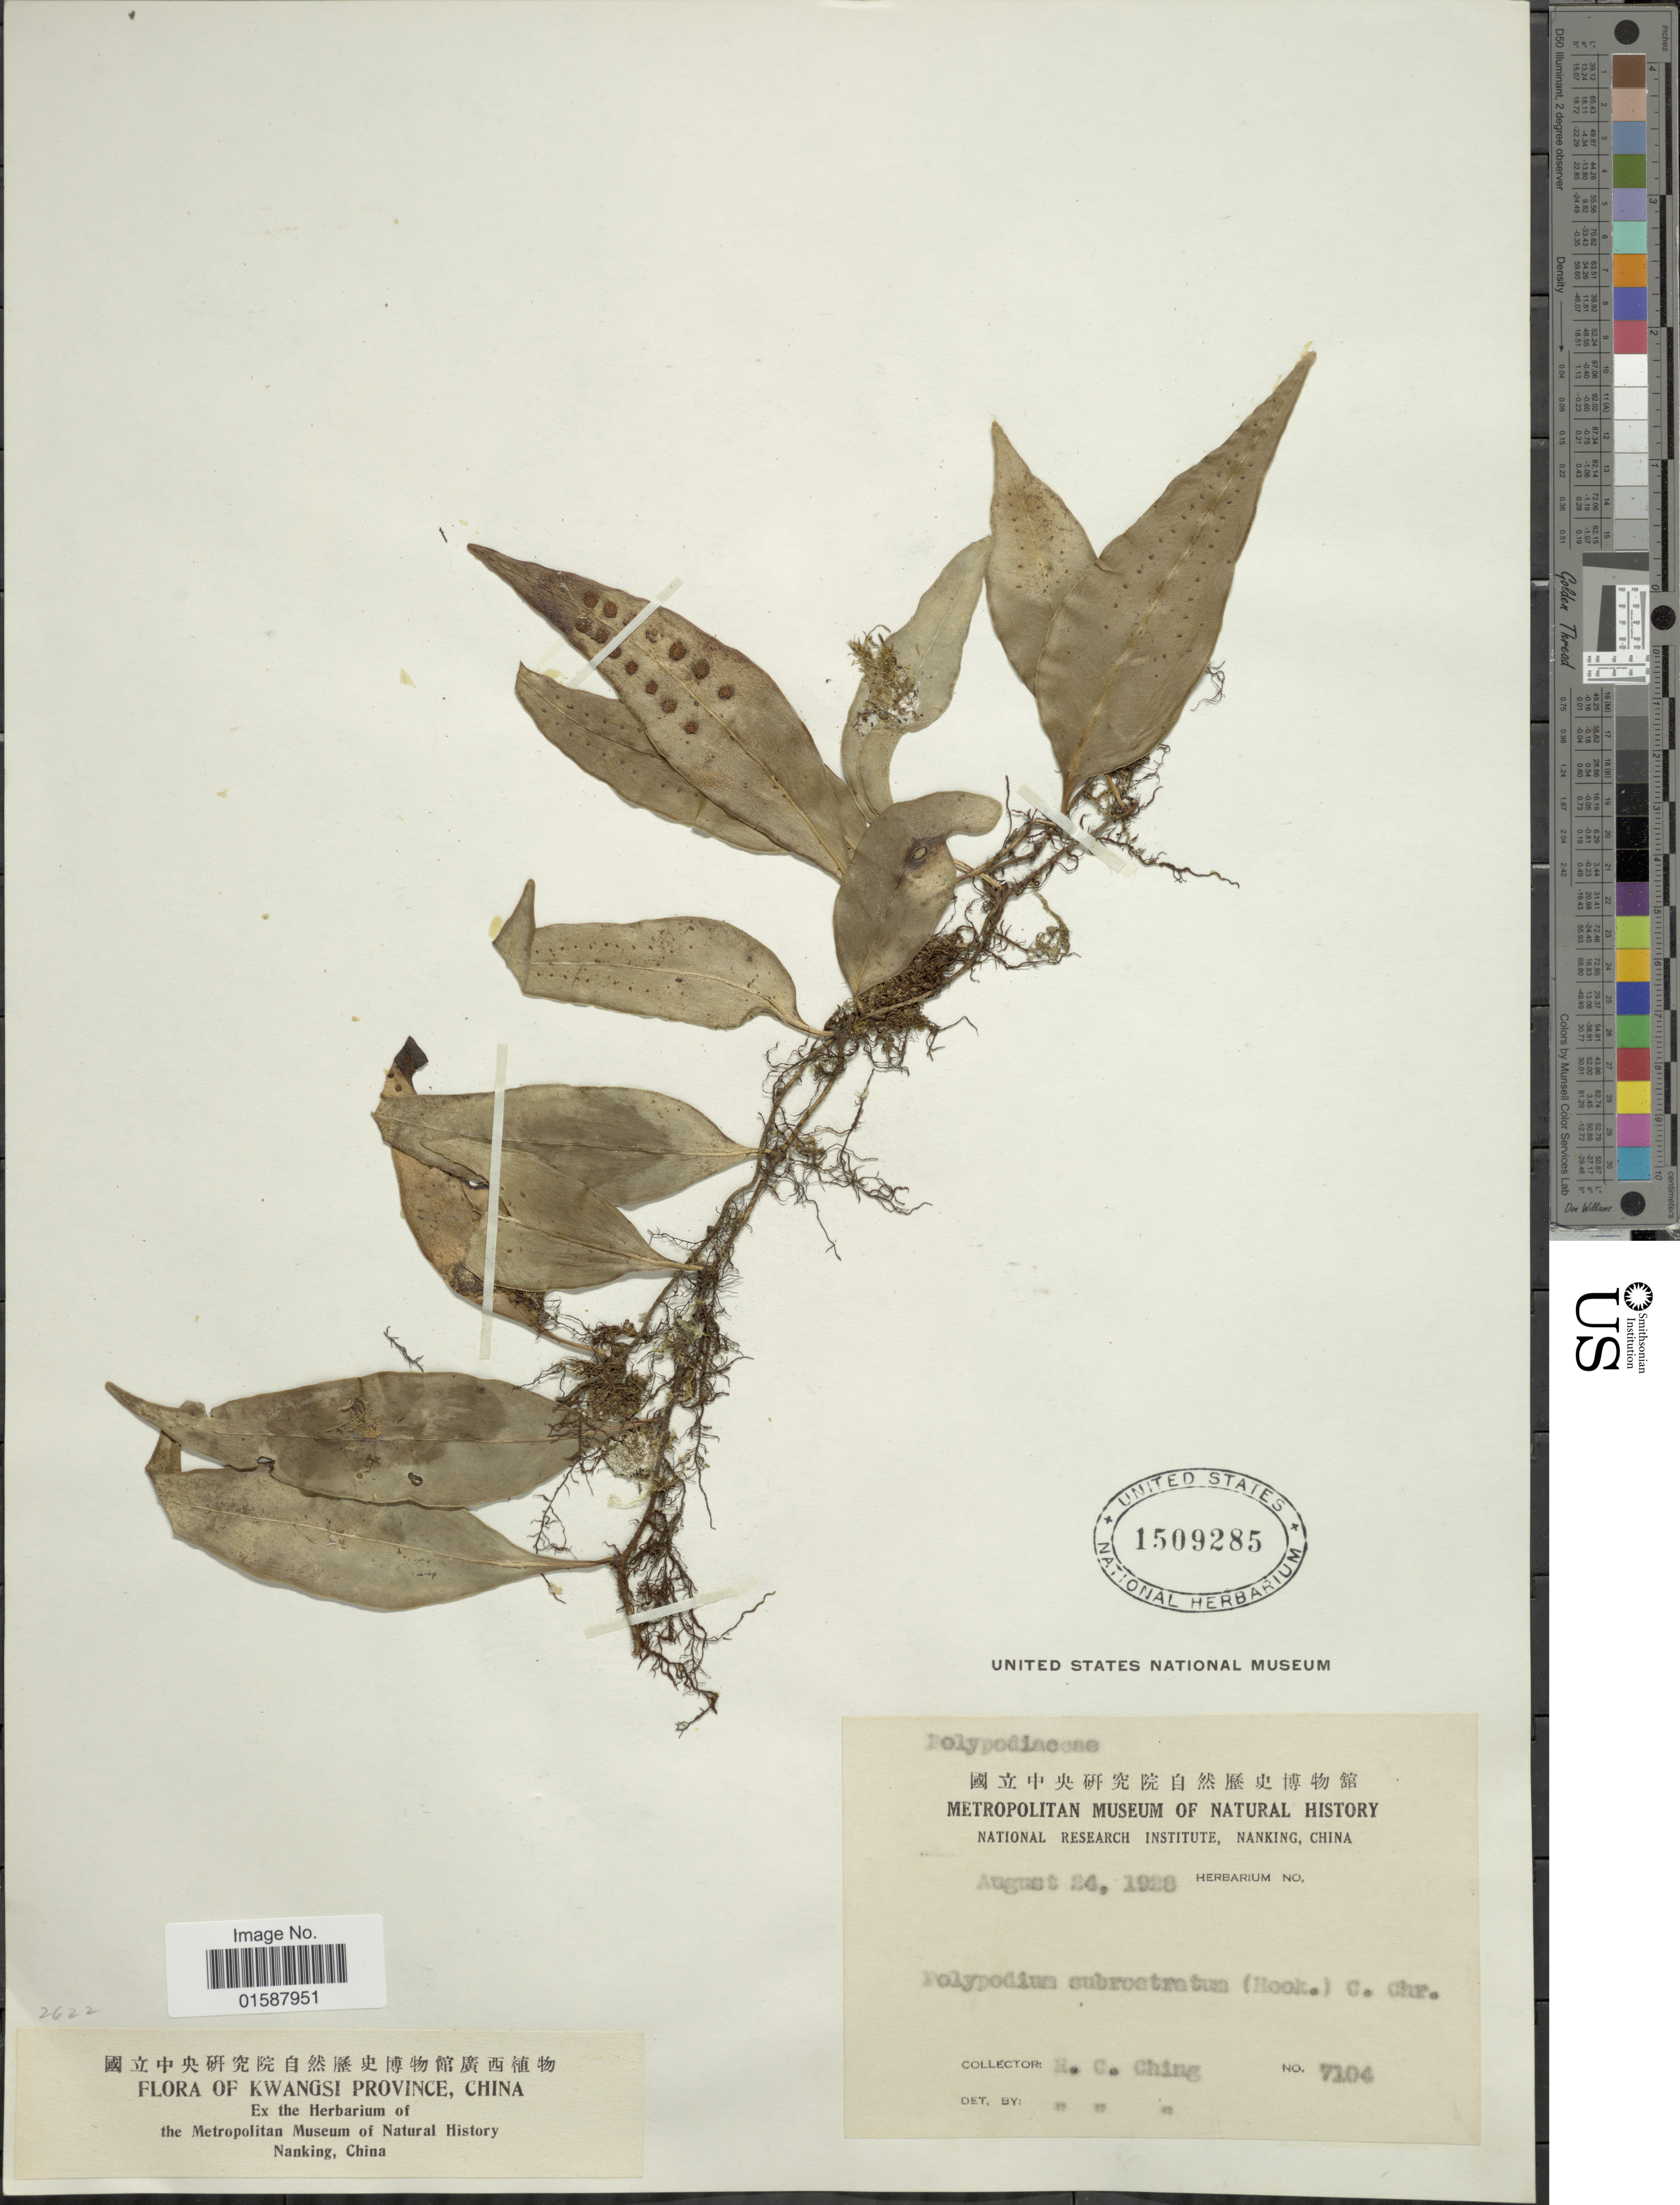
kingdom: Plantae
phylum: Tracheophyta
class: Polypodiopsida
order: Polypodiales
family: Polypodiaceae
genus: Lepisorus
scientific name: Lepisorus subrostratus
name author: (C. Chr.) C. Chr. & Tardieu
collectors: R. C. Ching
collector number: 7104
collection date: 1928-08-24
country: China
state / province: Guangxi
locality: Kwangsi Province.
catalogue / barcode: US 1509285